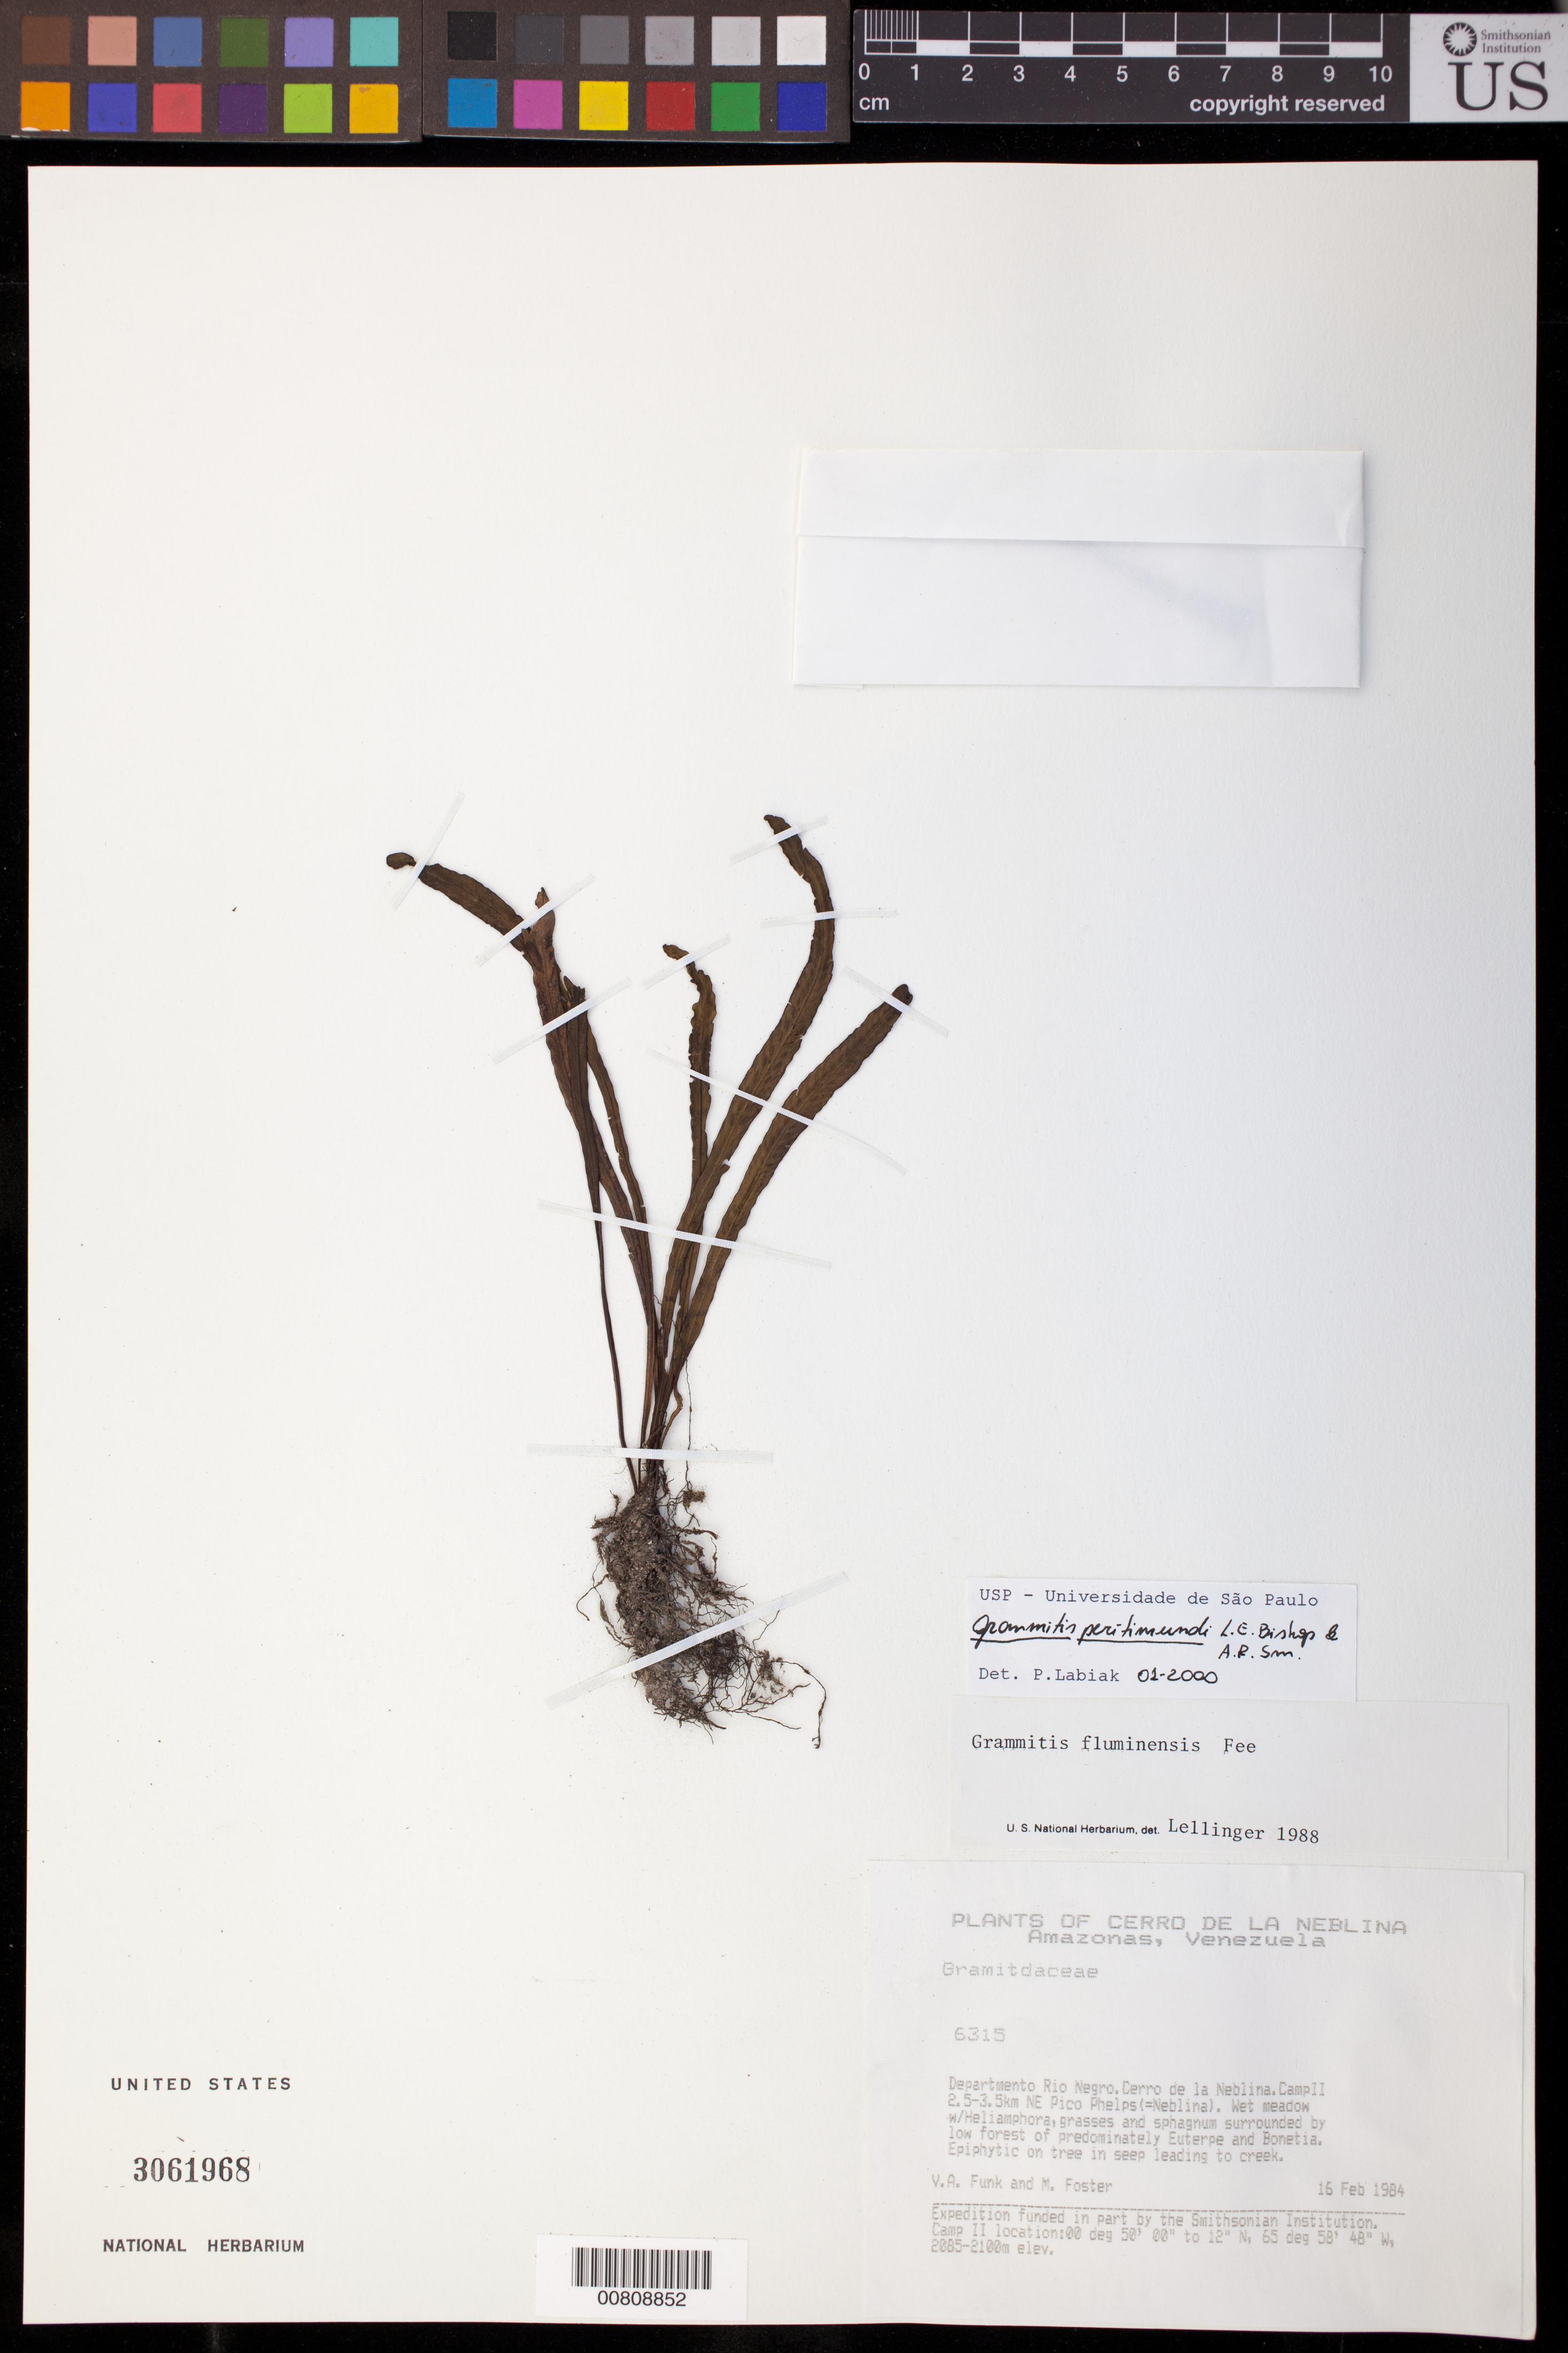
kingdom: Plantae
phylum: Tracheophyta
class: Polypodiopsida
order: Polypodiales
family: Polypodiaceae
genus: Grammitis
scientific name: Grammitis peritimundi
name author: L.E. Bishop & A.R. Sm.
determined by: Labiak, P. H.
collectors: V. Funk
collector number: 6315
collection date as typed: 16-Feb-84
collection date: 1984-02-16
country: Venezuela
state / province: Amazonas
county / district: Río Negro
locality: Cerro de la Neblina, Camp II 2.5-3.5 km NE Pico Phelps (=Neblina)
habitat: Wet meadow w/Heliamphora, grasses and sphagnum surrounded by low forest of Euterpe and Bonnetia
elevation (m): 2085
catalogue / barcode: US 3061968